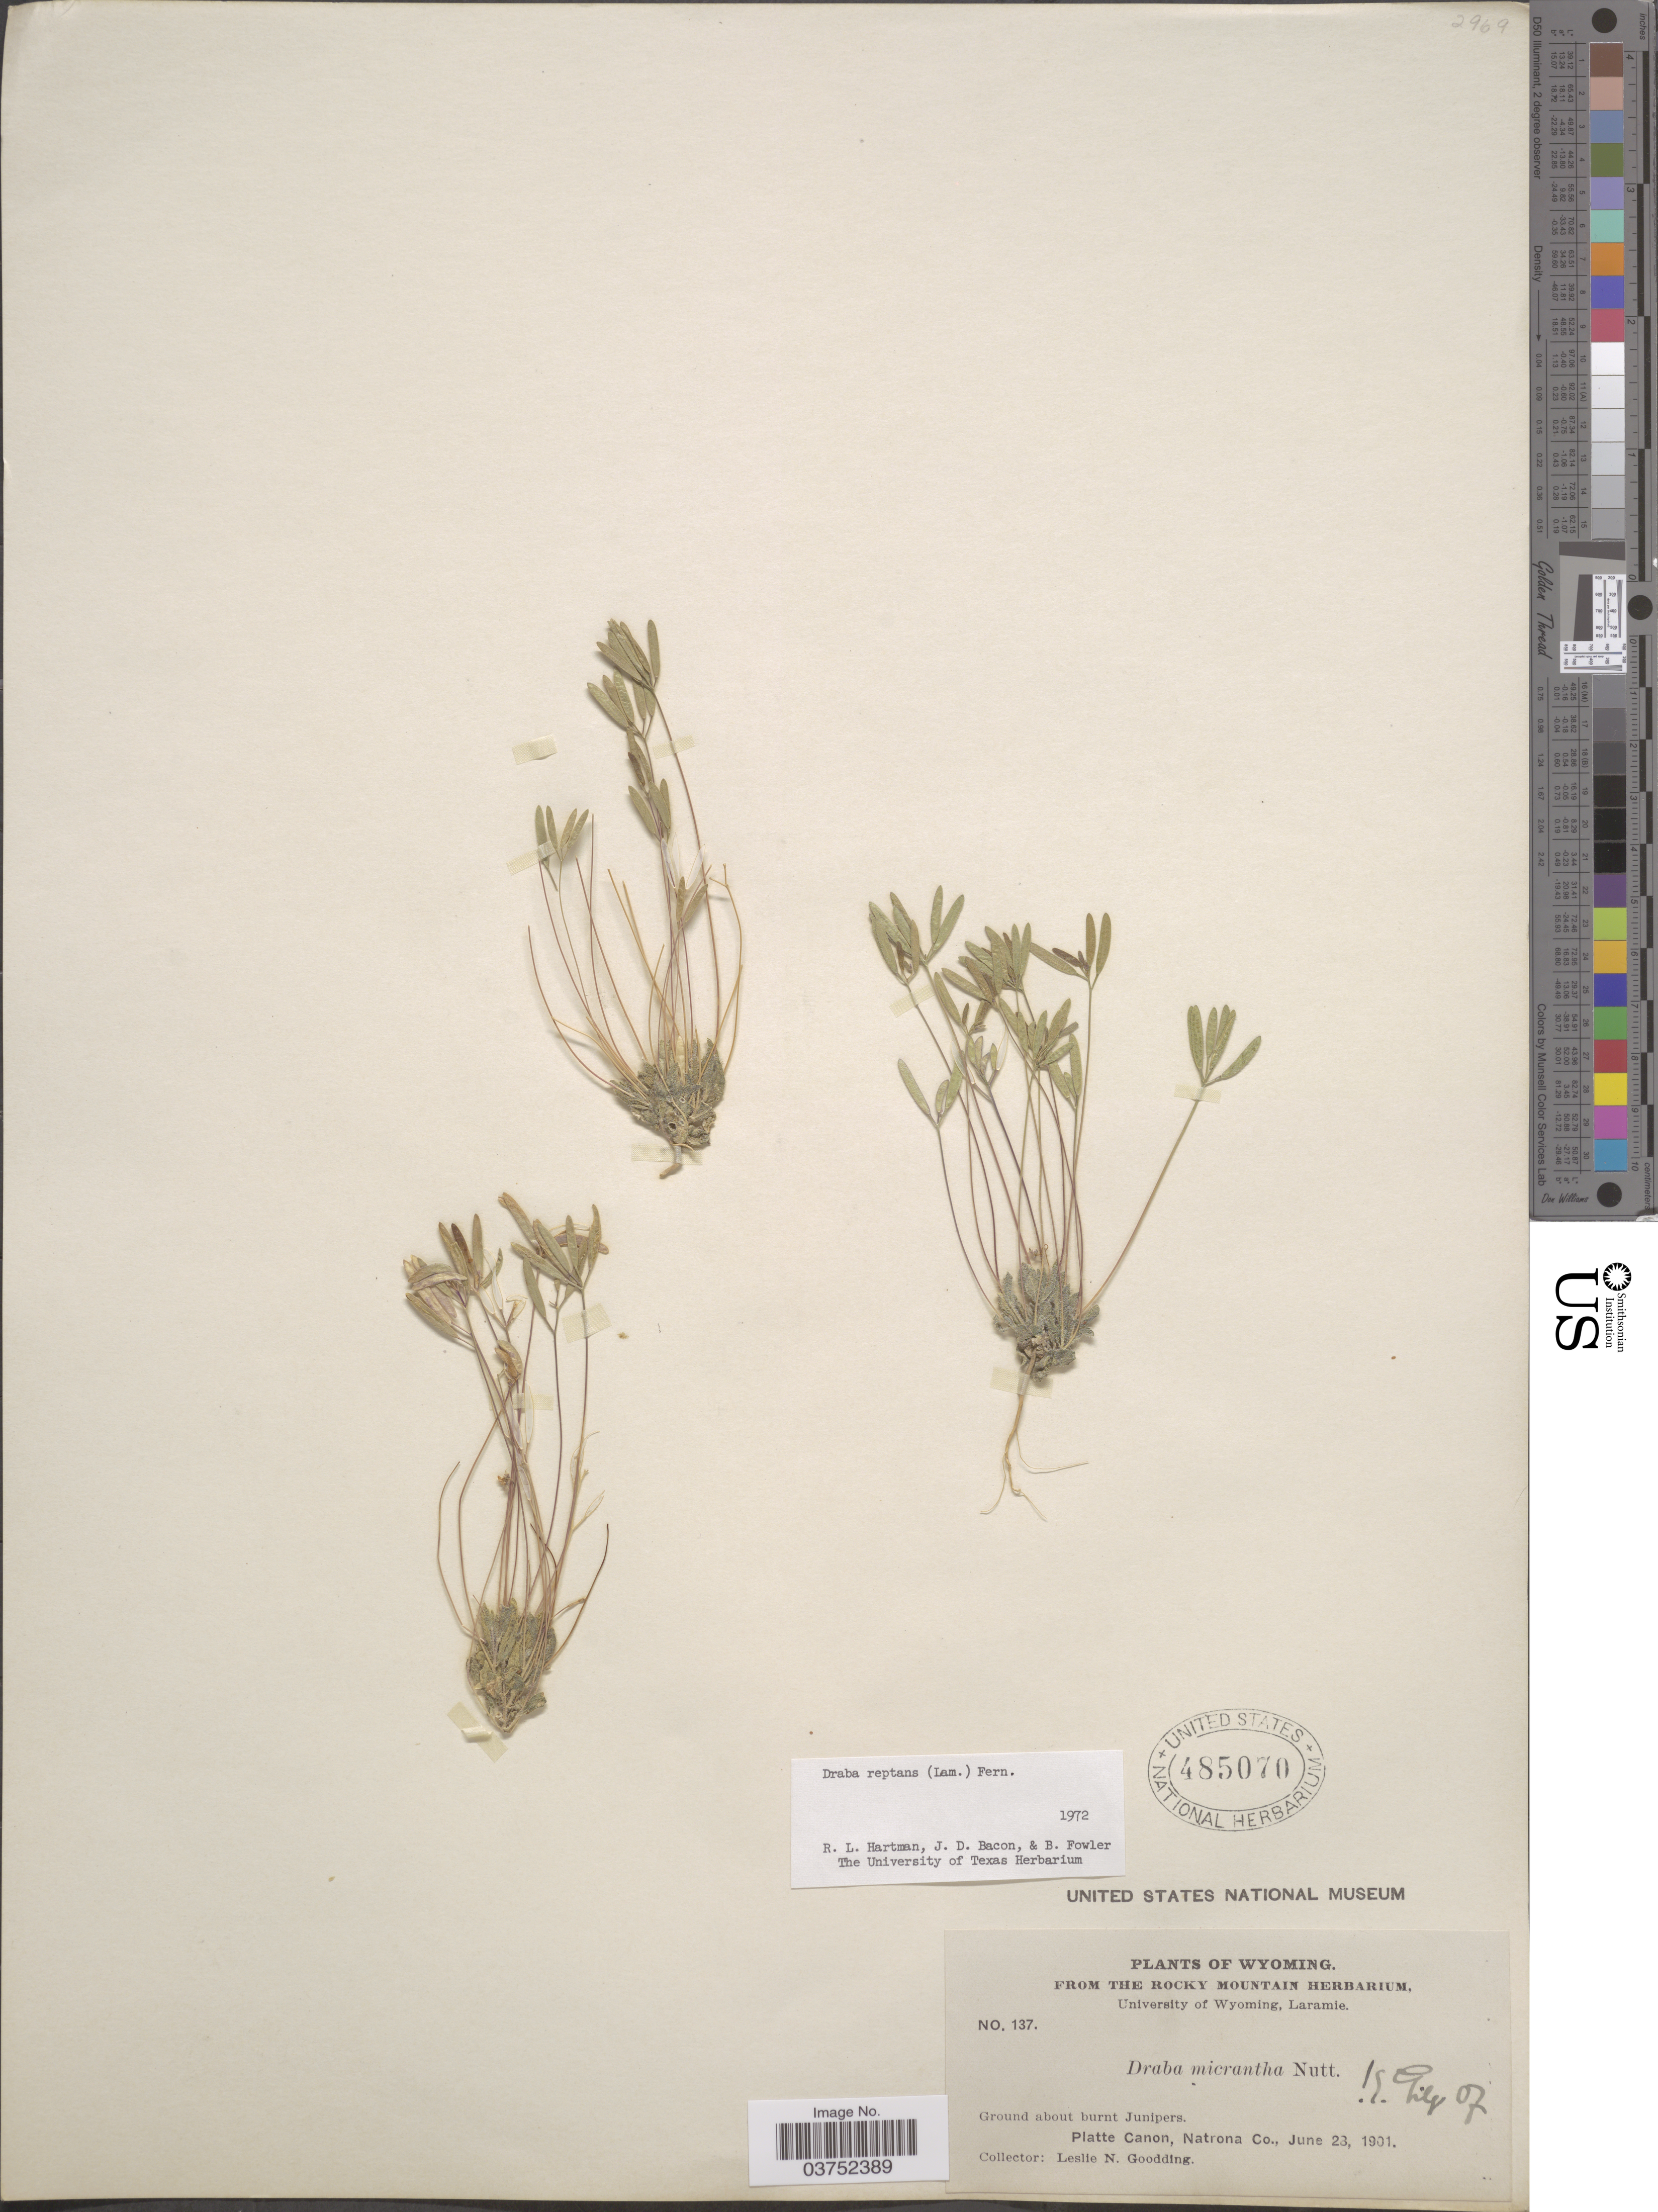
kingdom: Plantae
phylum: Tracheophyta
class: Magnoliopsida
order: Brassicales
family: Brassicaceae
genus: Draba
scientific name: Draba reptans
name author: (Lam.) Fernald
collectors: L. N. Goodding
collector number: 137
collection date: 1901-06-23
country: United States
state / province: Wyoming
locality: Platte Canon, Natrona Co.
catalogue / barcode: US 485070